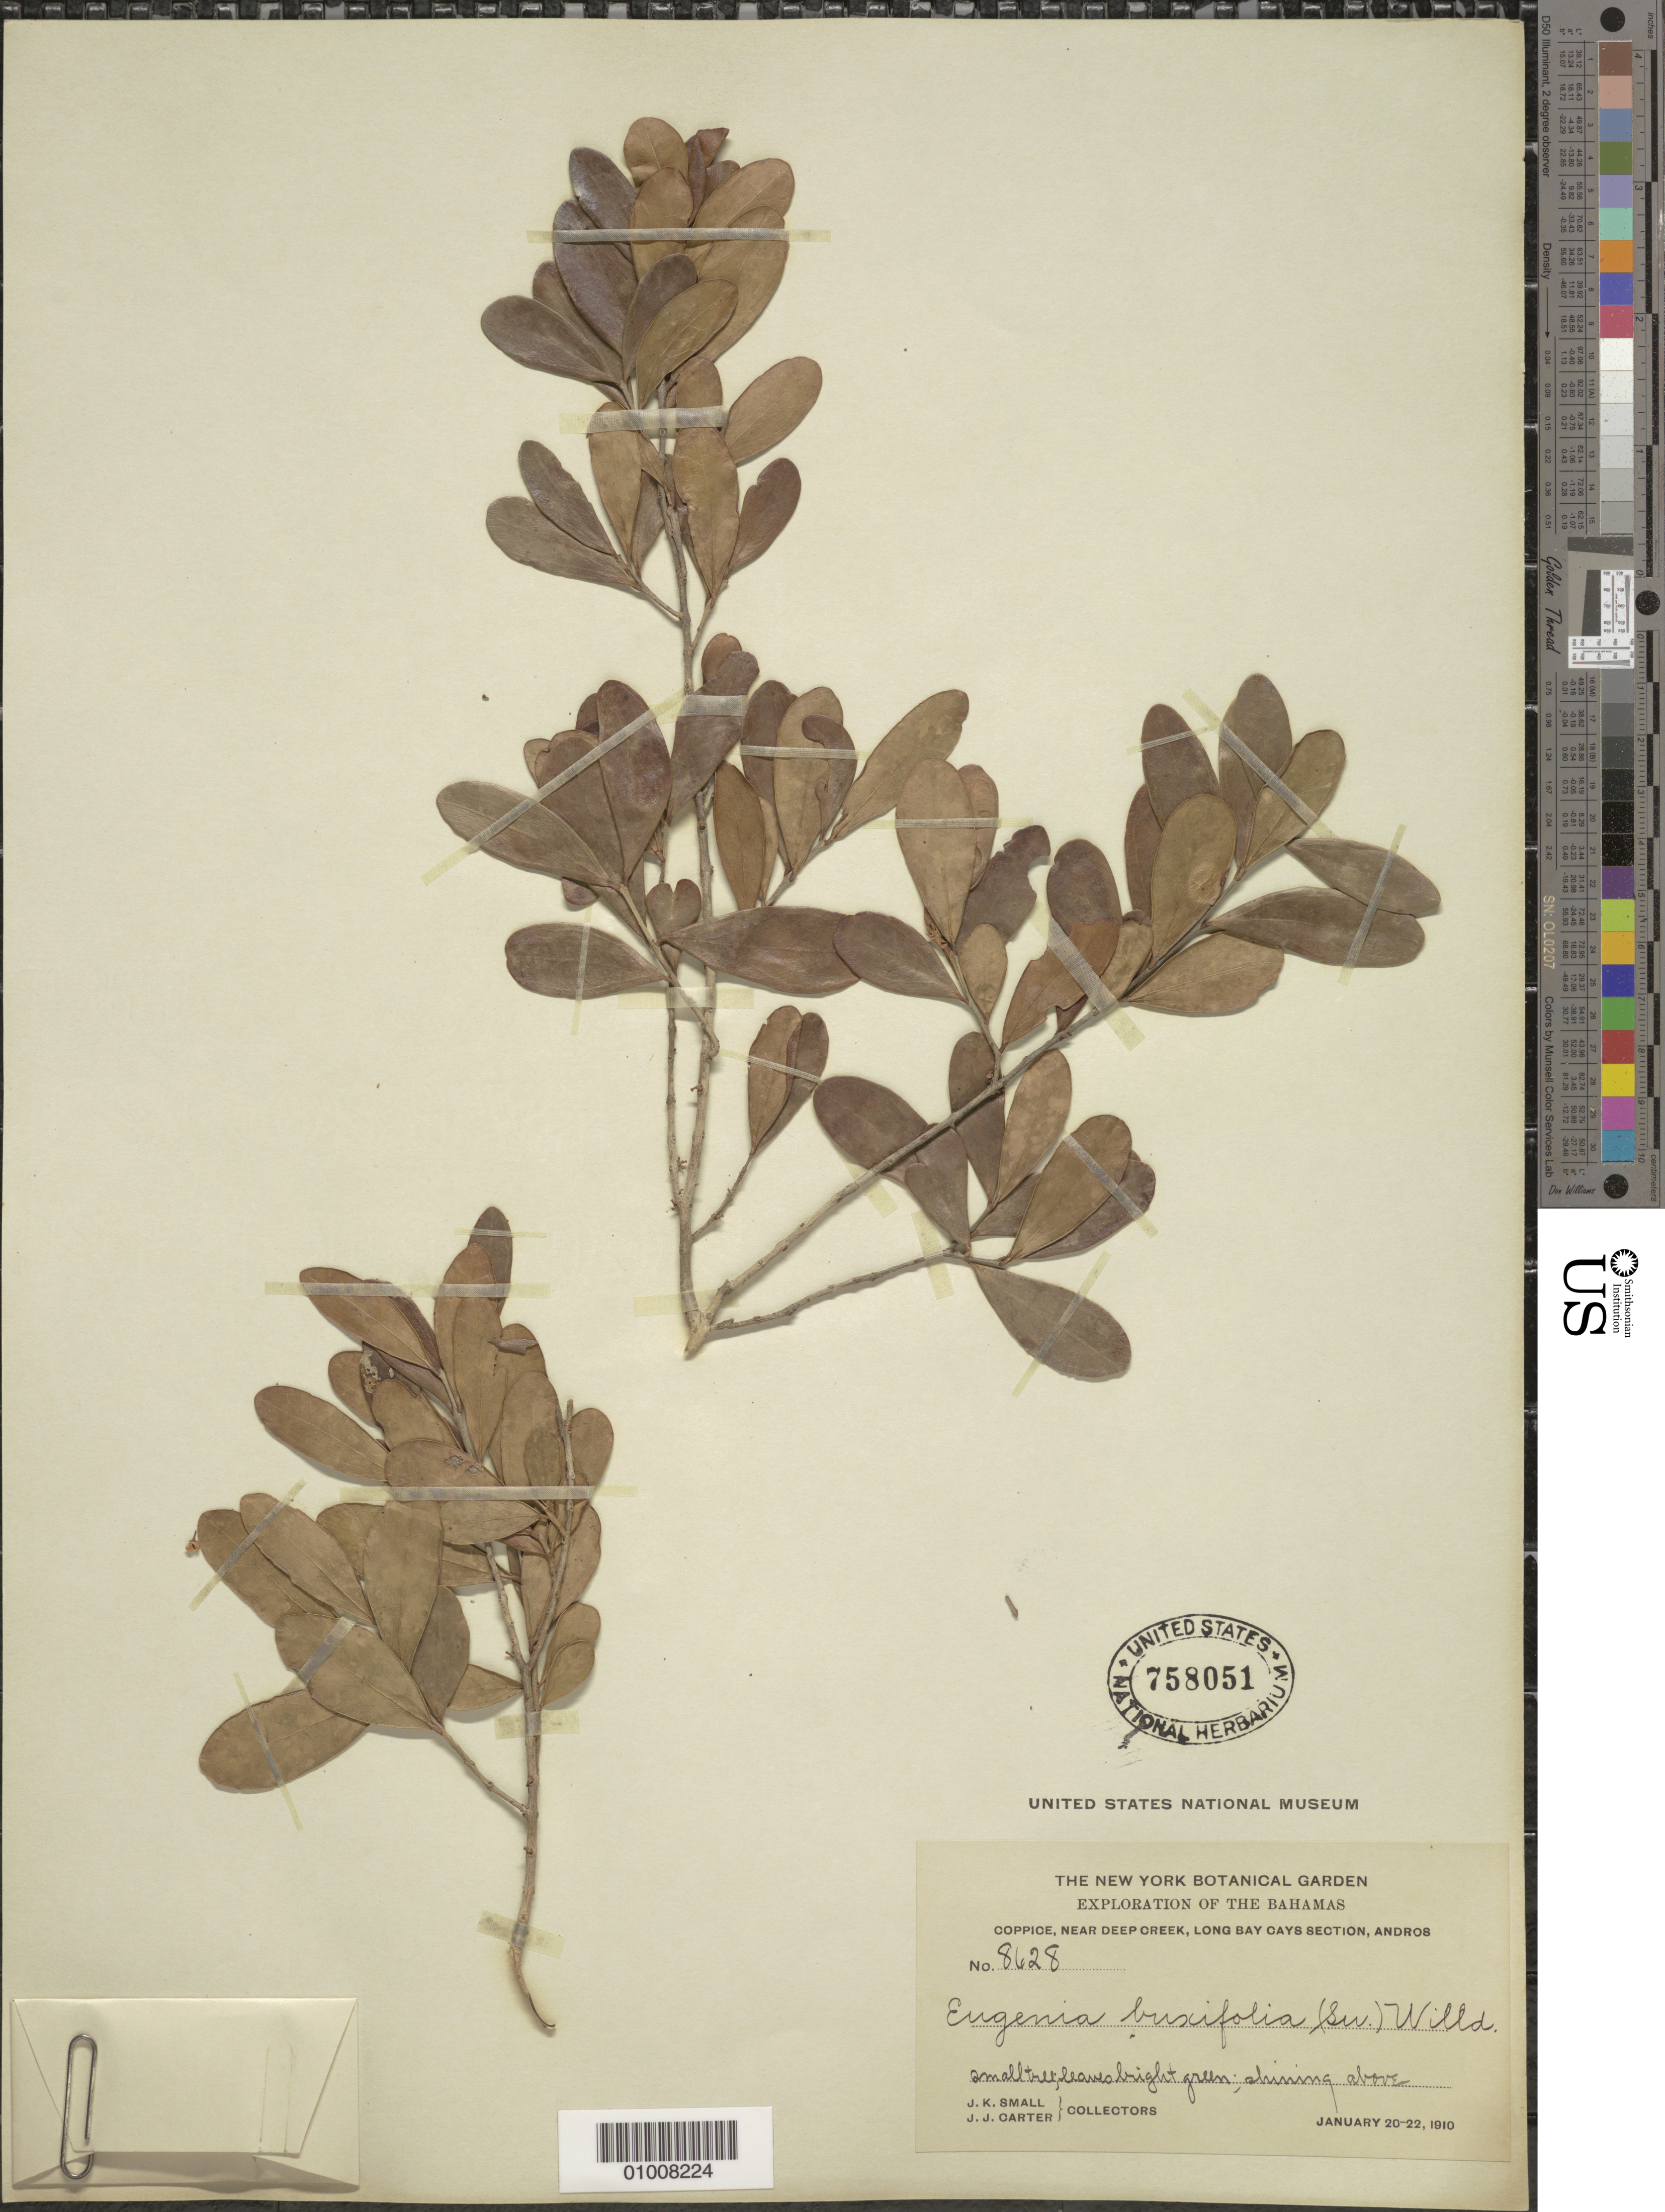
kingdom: Plantae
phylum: Tracheophyta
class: Magnoliopsida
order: Myrtales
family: Myrtaceae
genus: Eugenia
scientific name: Eugenia foetida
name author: Pers.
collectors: J. K. Small & J. J. Carter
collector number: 8628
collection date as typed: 20 Jan 1910 to 22 Jan 1910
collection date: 1910-01-20/1910-01-22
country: Bahamas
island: Andros I.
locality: Long Bay Cays Section, near Deep Creek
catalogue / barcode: US 758051